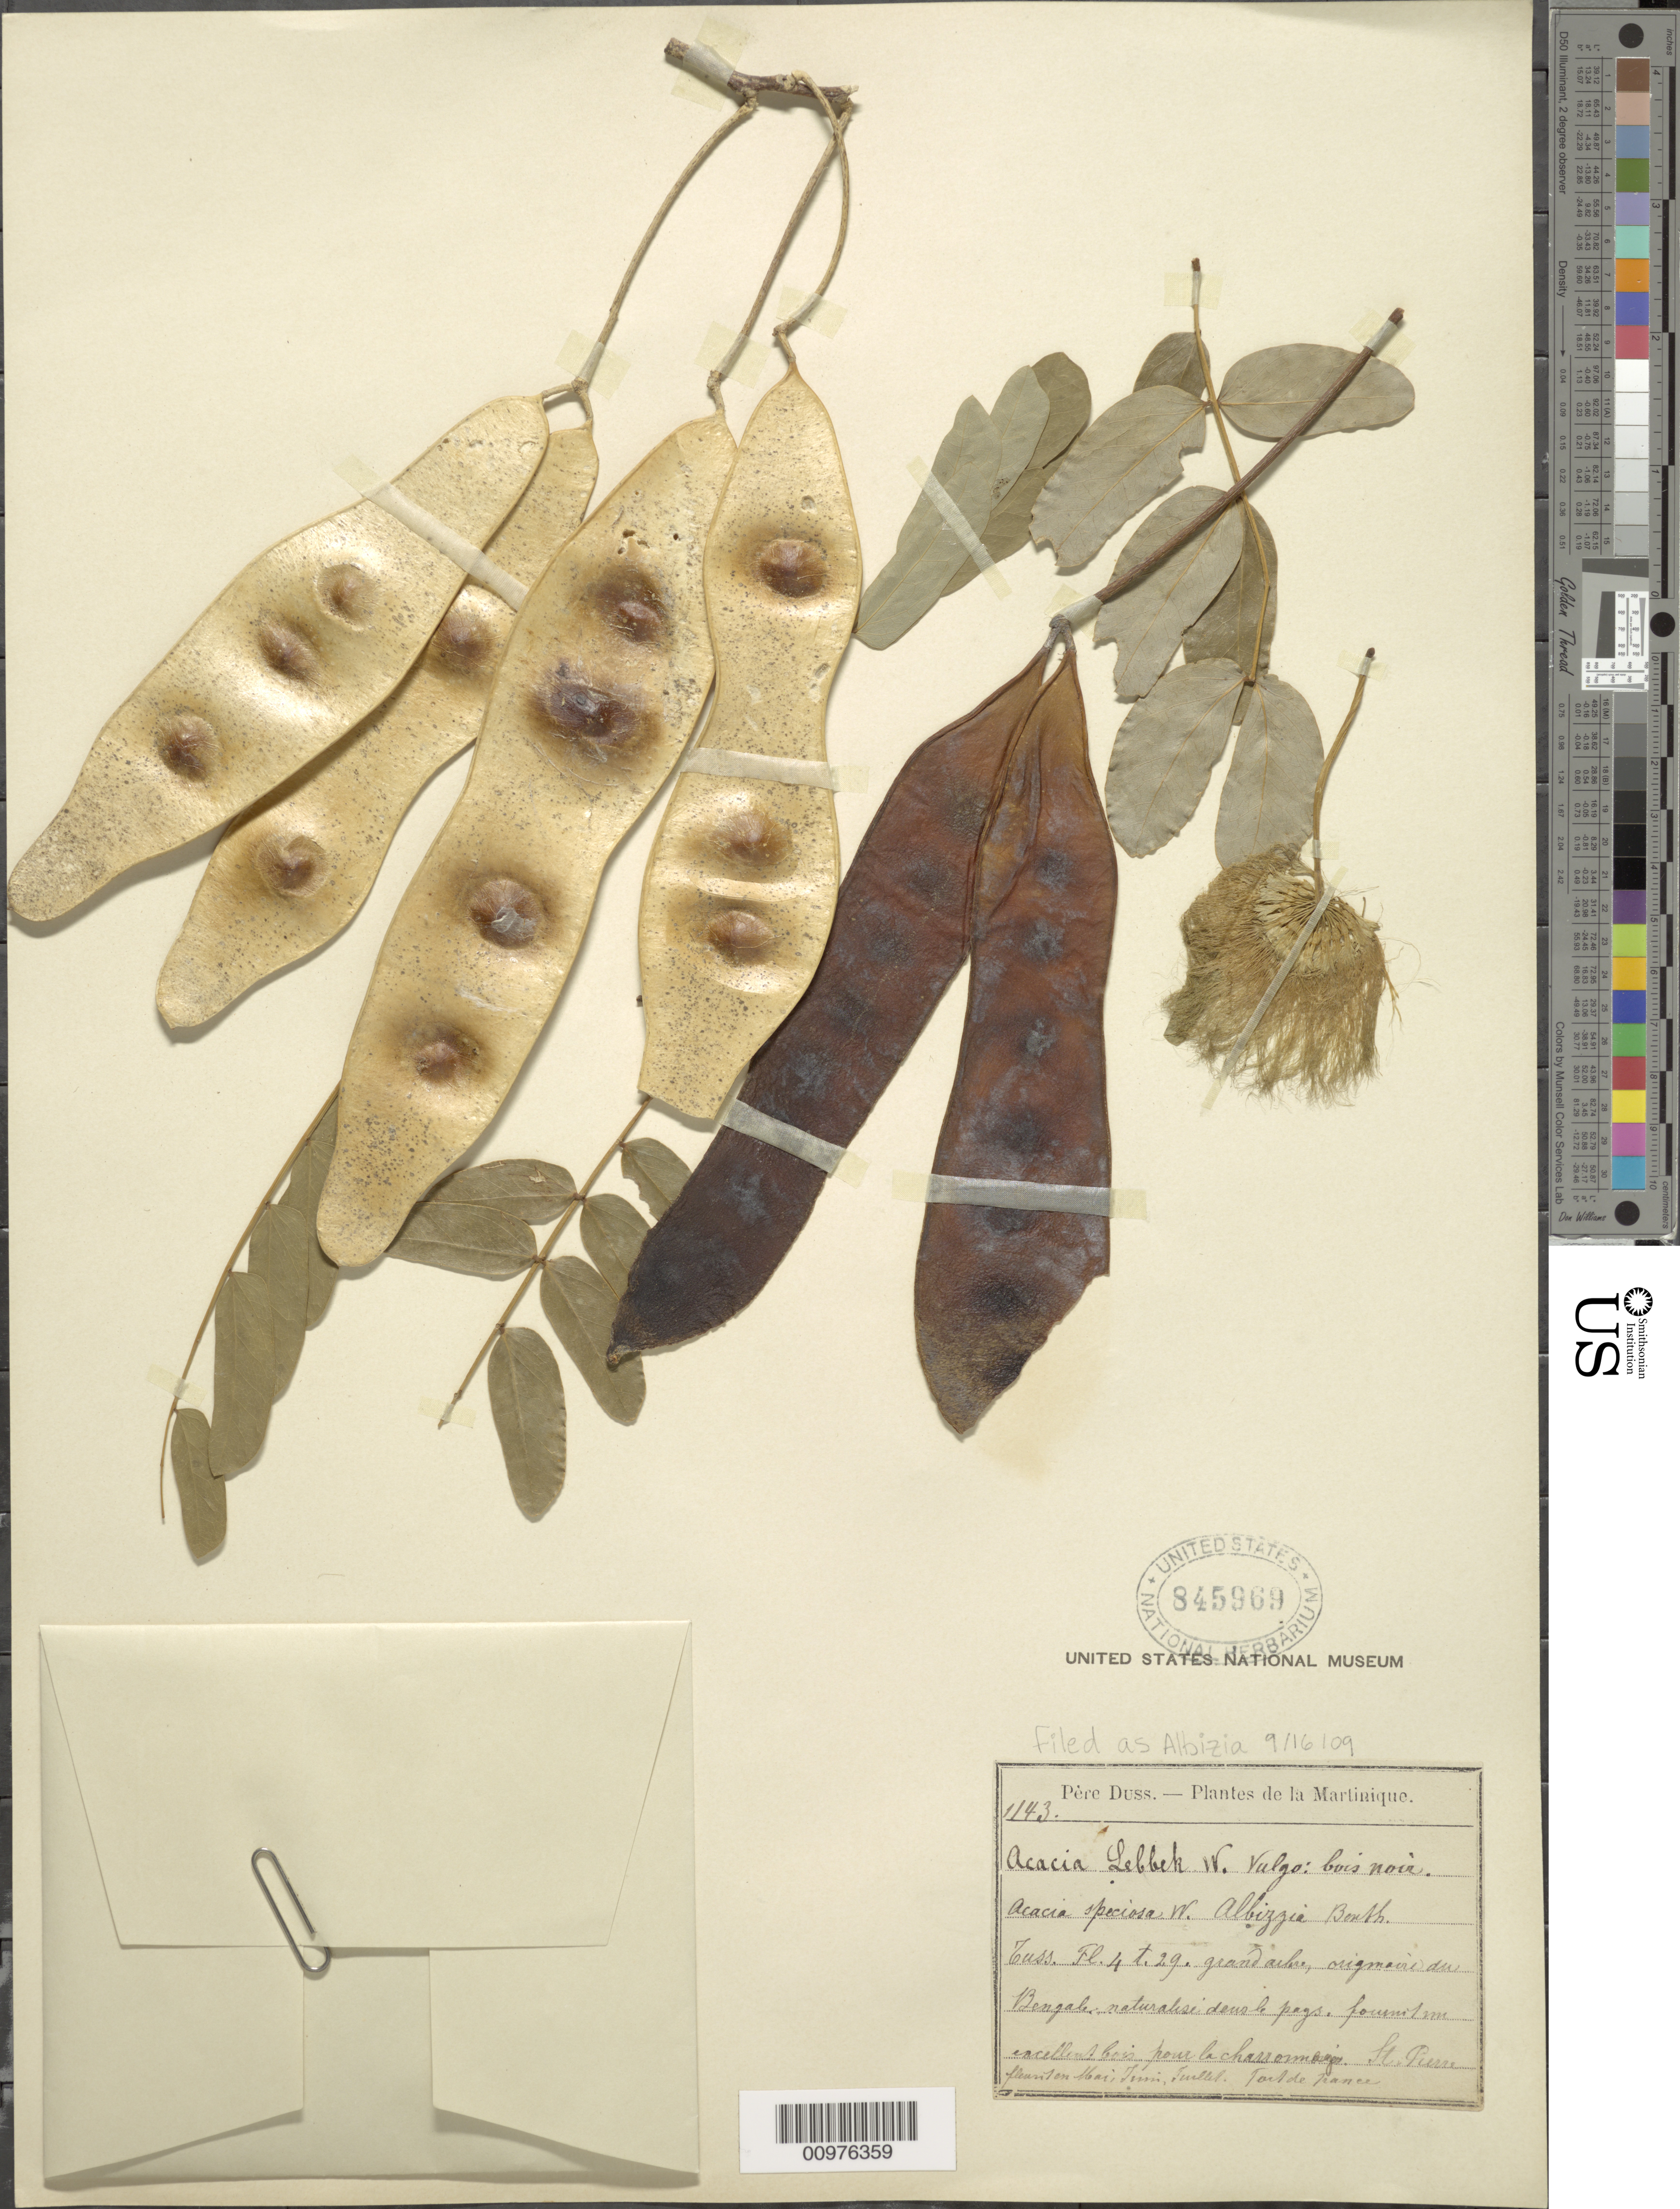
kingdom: Plantae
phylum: Tracheophyta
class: Magnoliopsida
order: Fabales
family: Fabaceae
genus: Albizia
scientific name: Albizia lebbeck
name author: (L.) Benth.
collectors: Père Duss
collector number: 143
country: Martinique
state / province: Saint-Pierre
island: Martinique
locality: St. Pierre (small old cursive writing in french... there might be more description as to locality, but illegible)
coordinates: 0 N, 0 E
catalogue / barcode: US 845969